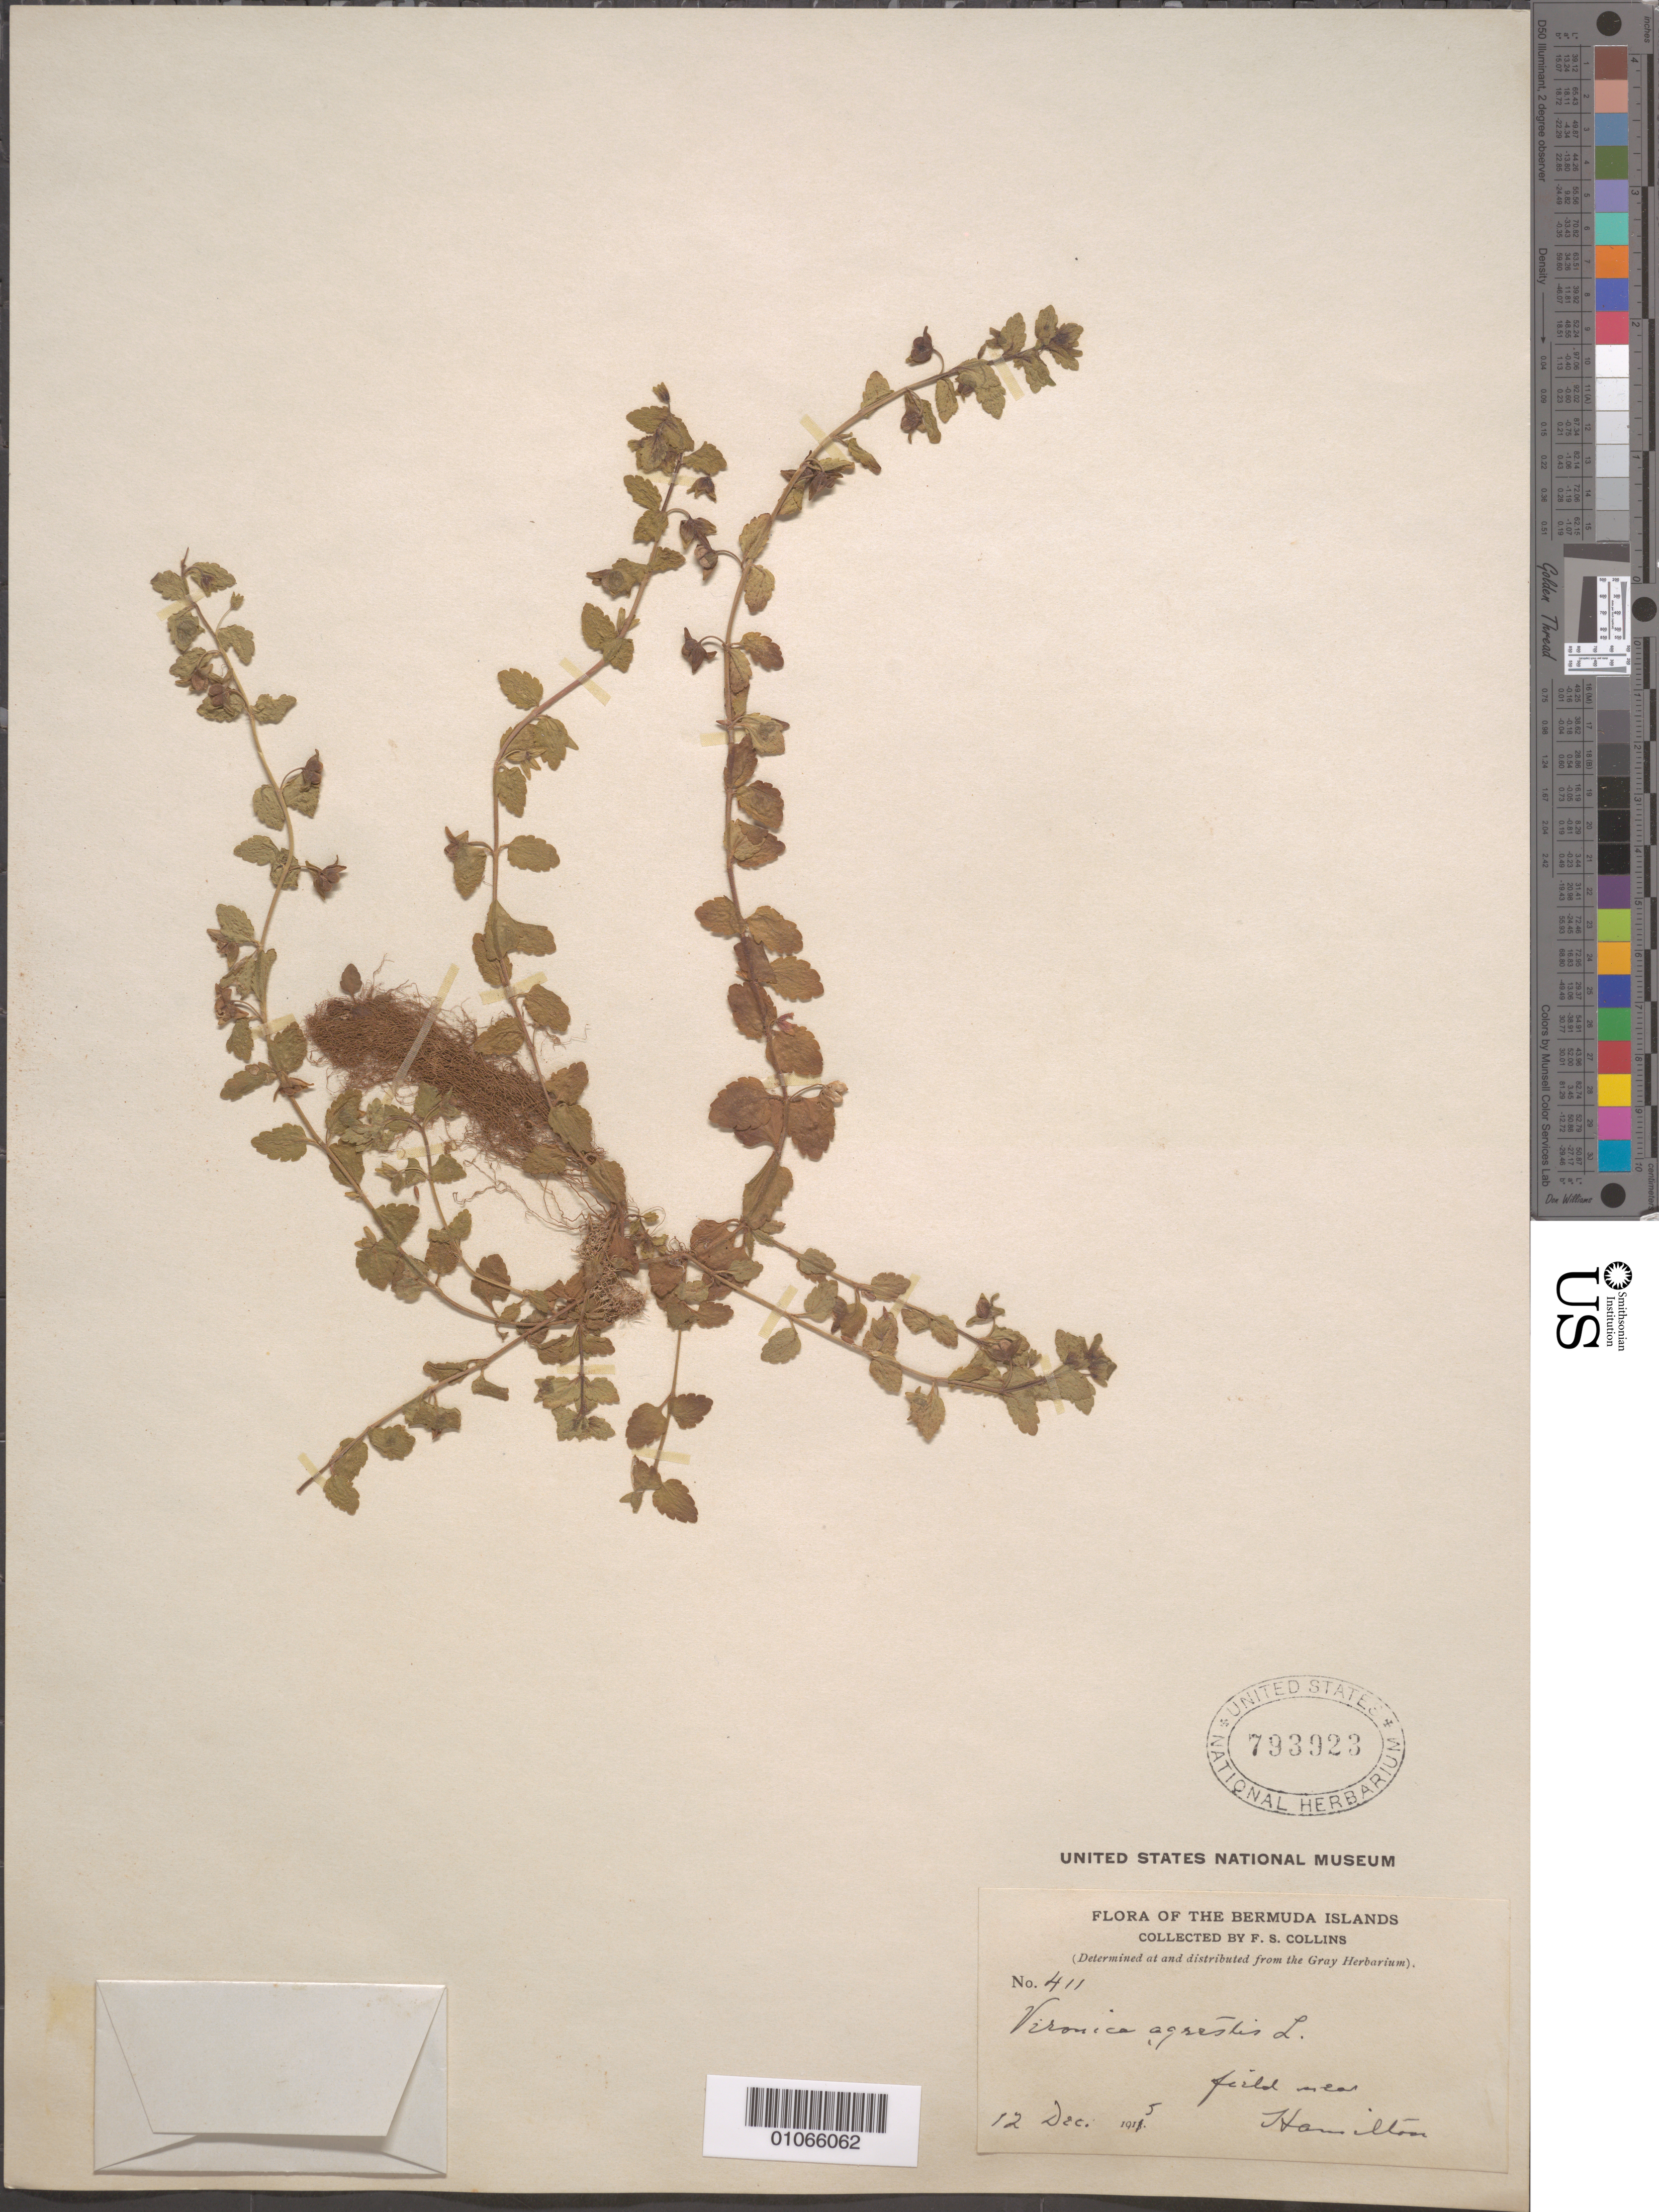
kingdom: Plantae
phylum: Tracheophyta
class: Magnoliopsida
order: Lamiales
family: Plantaginaceae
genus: Veronica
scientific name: Veronica agrestis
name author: L.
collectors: F. Collins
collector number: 411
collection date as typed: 12 Dec 1915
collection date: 1915-12-12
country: Bermuda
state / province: Hamilton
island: Bermuda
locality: Field near Hamilton.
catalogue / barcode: US 793923